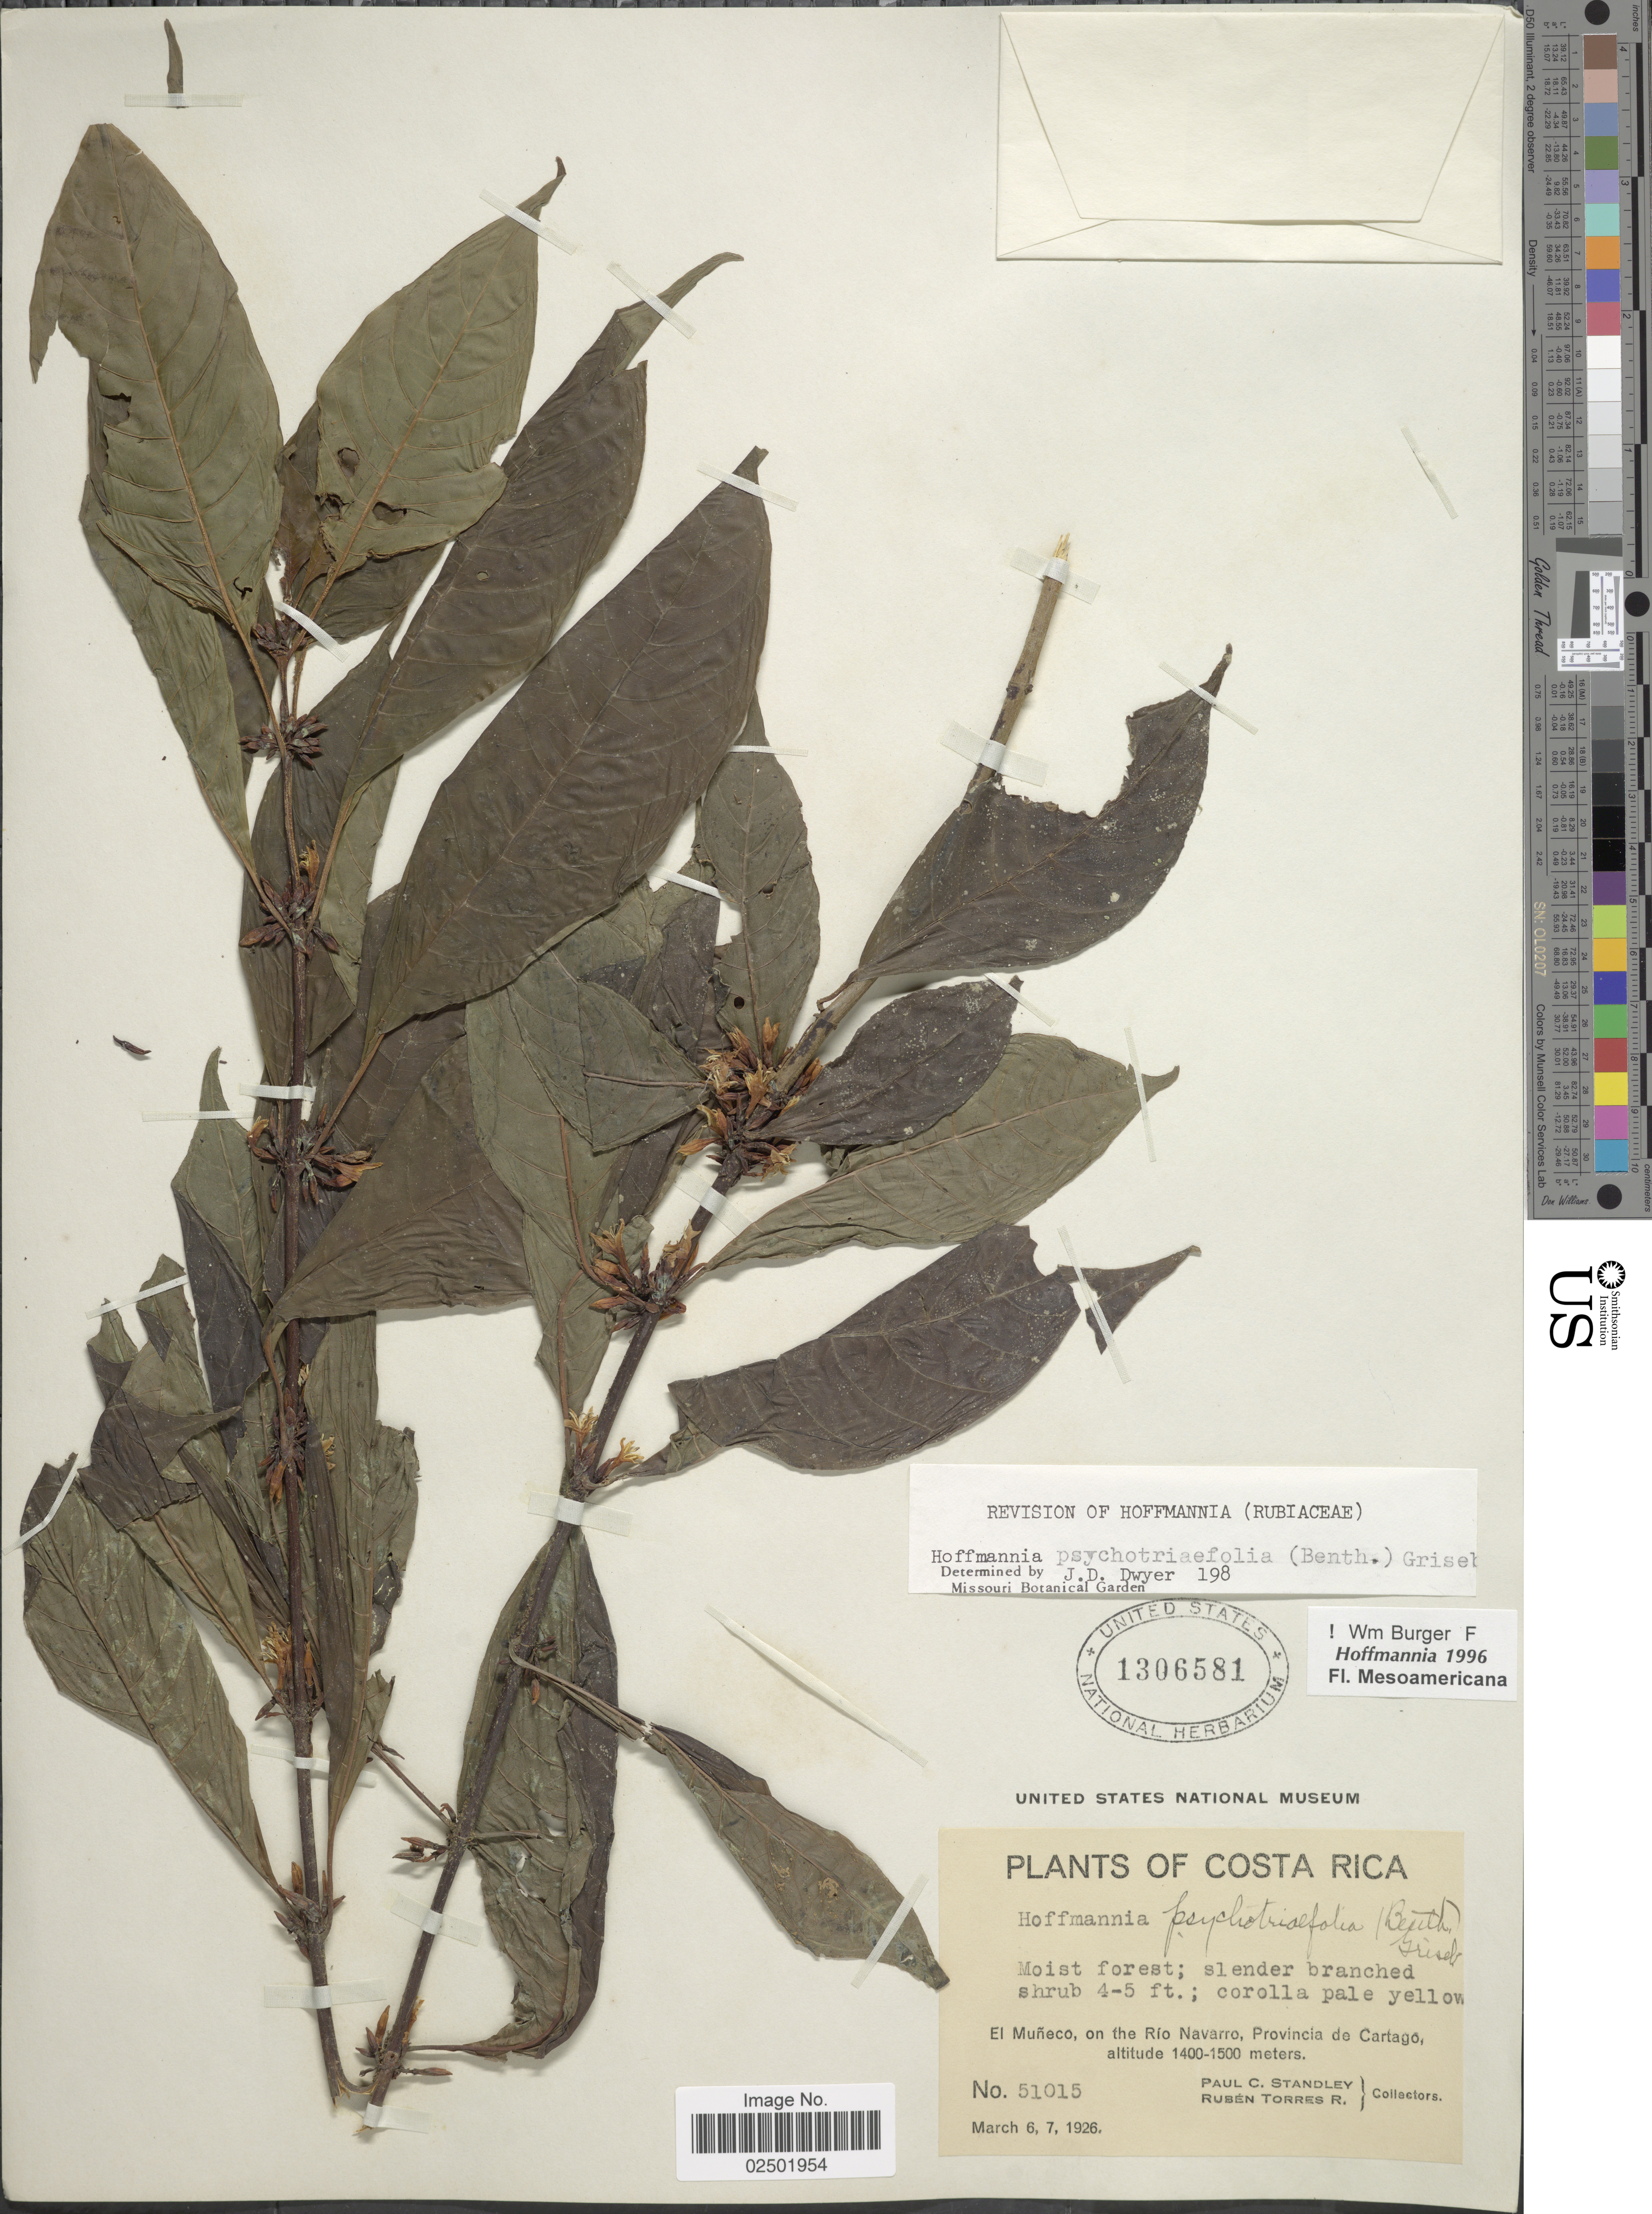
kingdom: Plantae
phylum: Tracheophyta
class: Magnoliopsida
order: Gentianales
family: Rubiaceae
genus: Hoffmannia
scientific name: Hoffmannia psychotriifolia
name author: (Benth.) Griseb.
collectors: P. C. Standley & R. Torres Rojas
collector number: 51015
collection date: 1926-03-06/1926-03-07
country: Costa Rica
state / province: Cartago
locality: El Muñeco, on the Río Navarro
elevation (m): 1400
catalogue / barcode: US 1306581